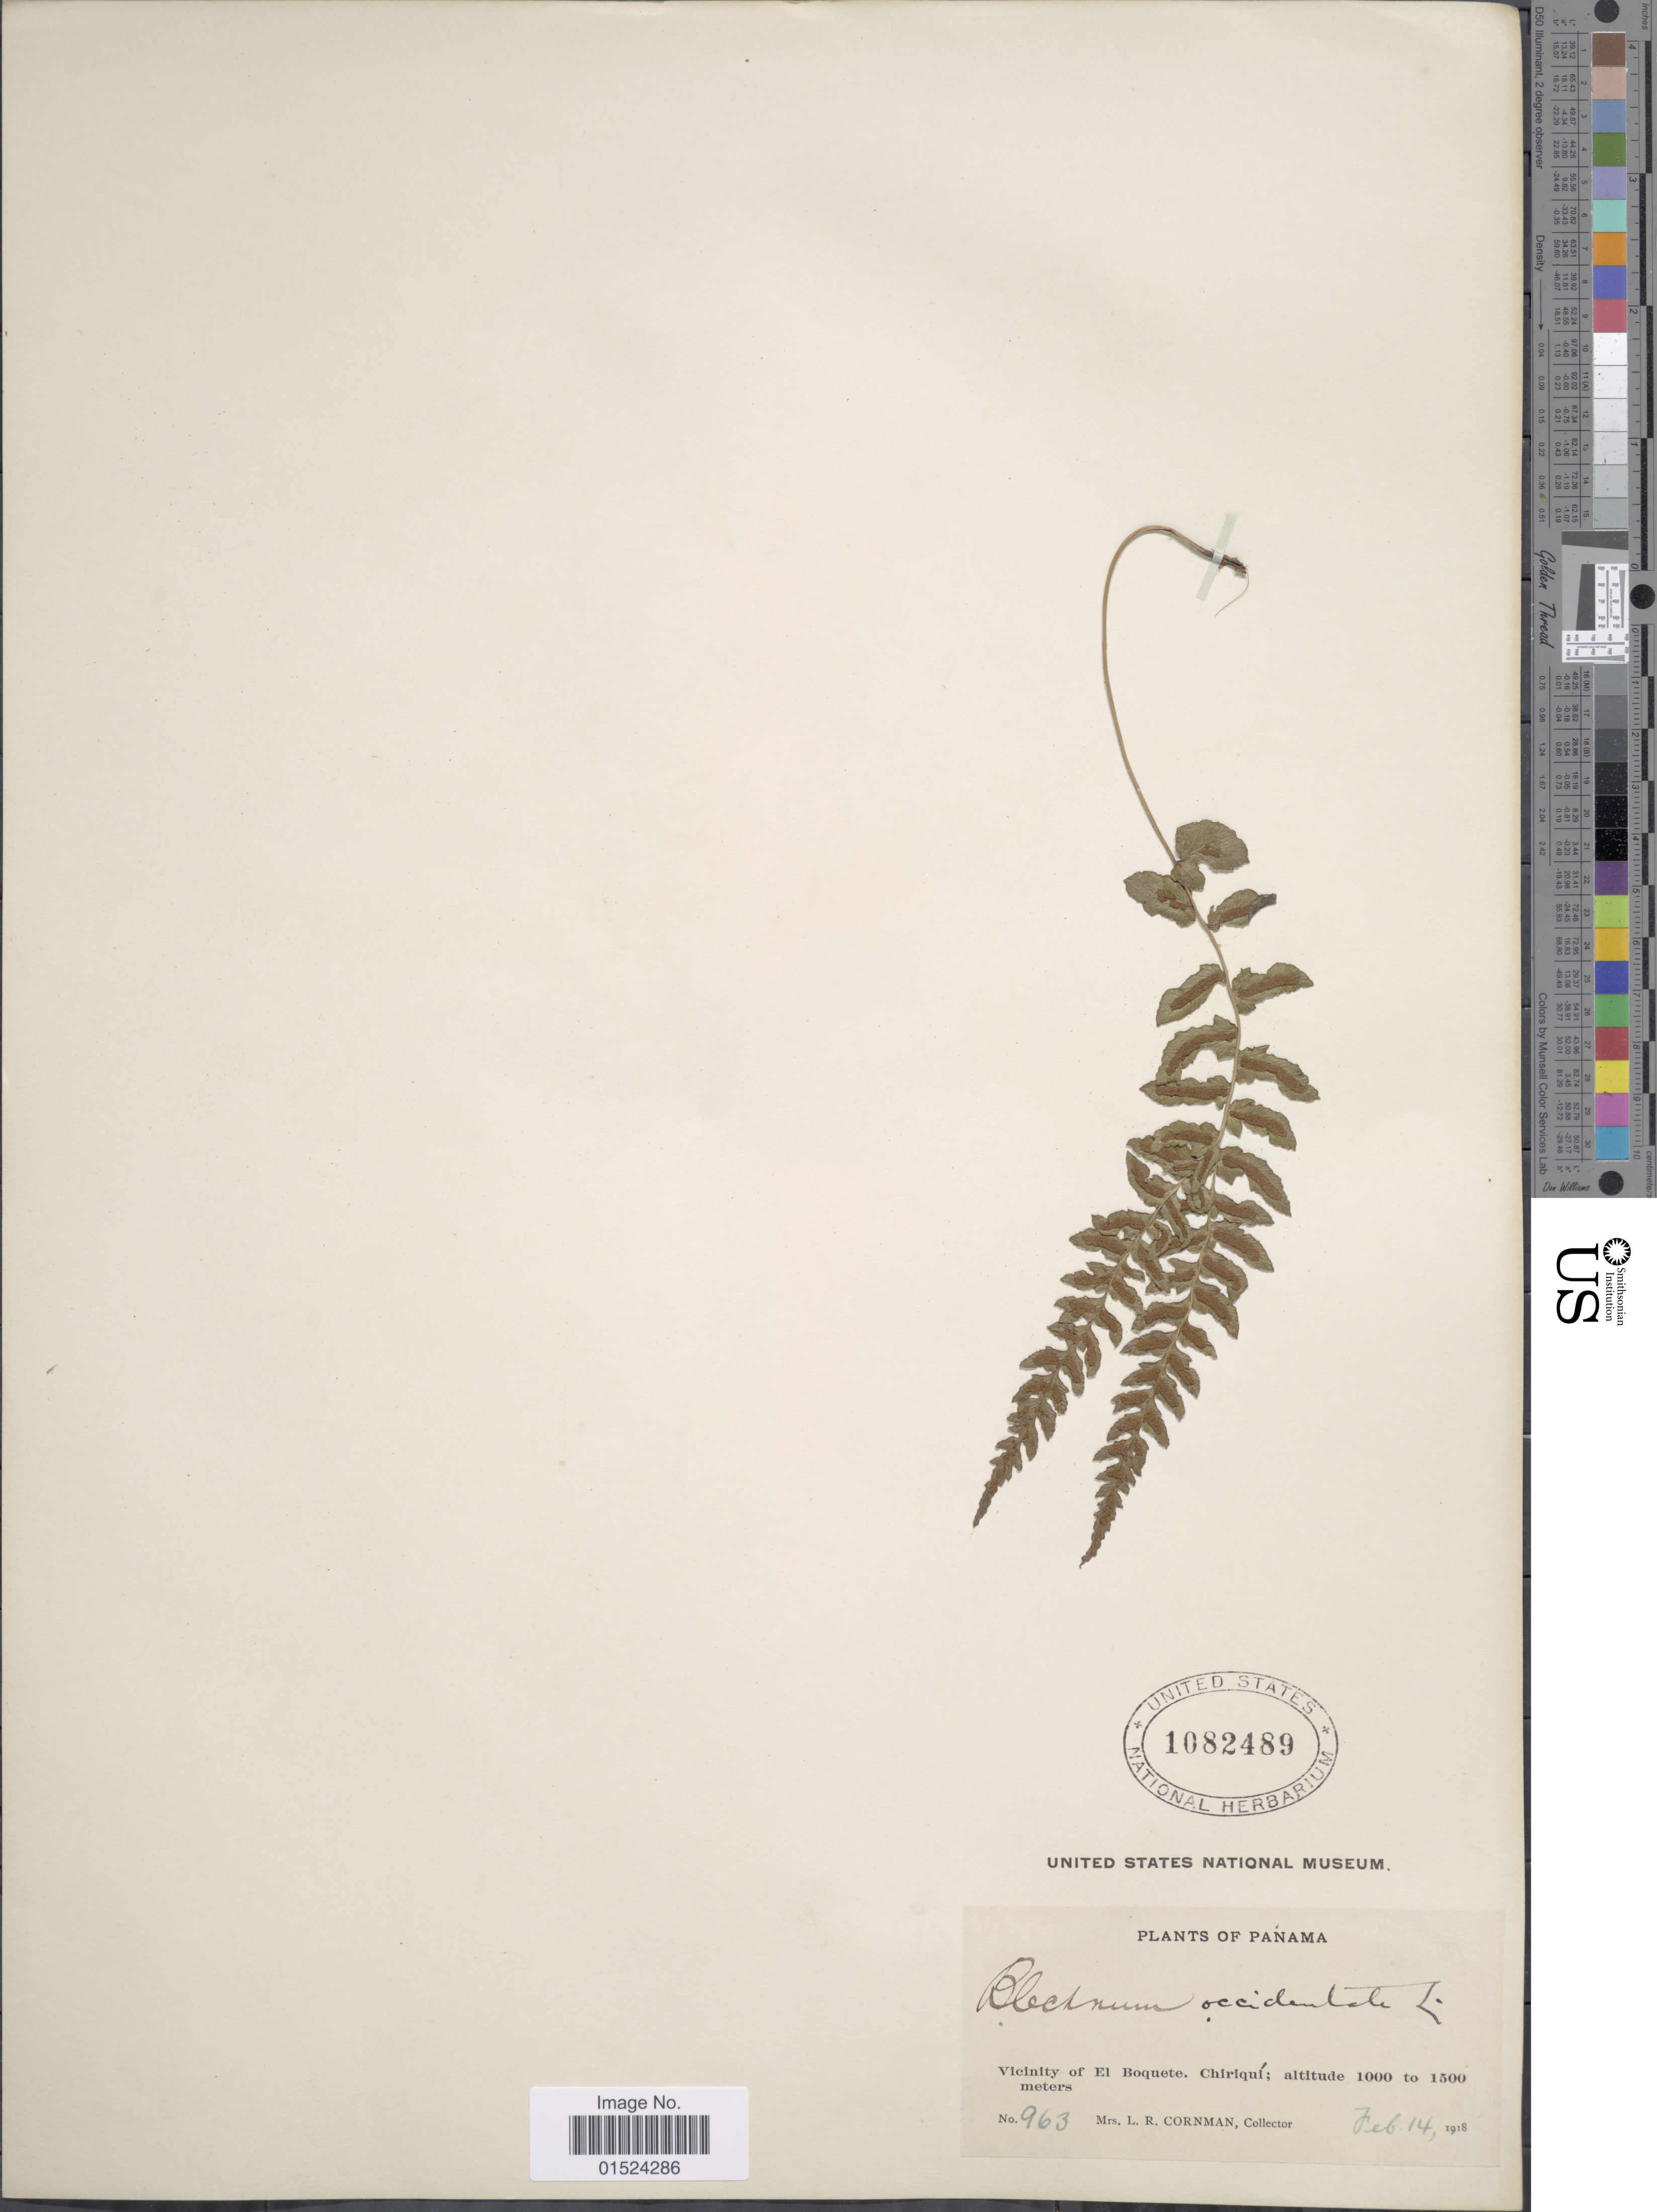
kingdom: Plantae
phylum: Tracheophyta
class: Polypodiopsida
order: Polypodiales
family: Blechnaceae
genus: Blechnum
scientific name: Blechnum occidentale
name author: L.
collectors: L. Cornman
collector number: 963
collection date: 1918-02-14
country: Panama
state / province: Chiriqui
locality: Vicinity of El Boquete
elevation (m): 1000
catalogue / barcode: US 1082489